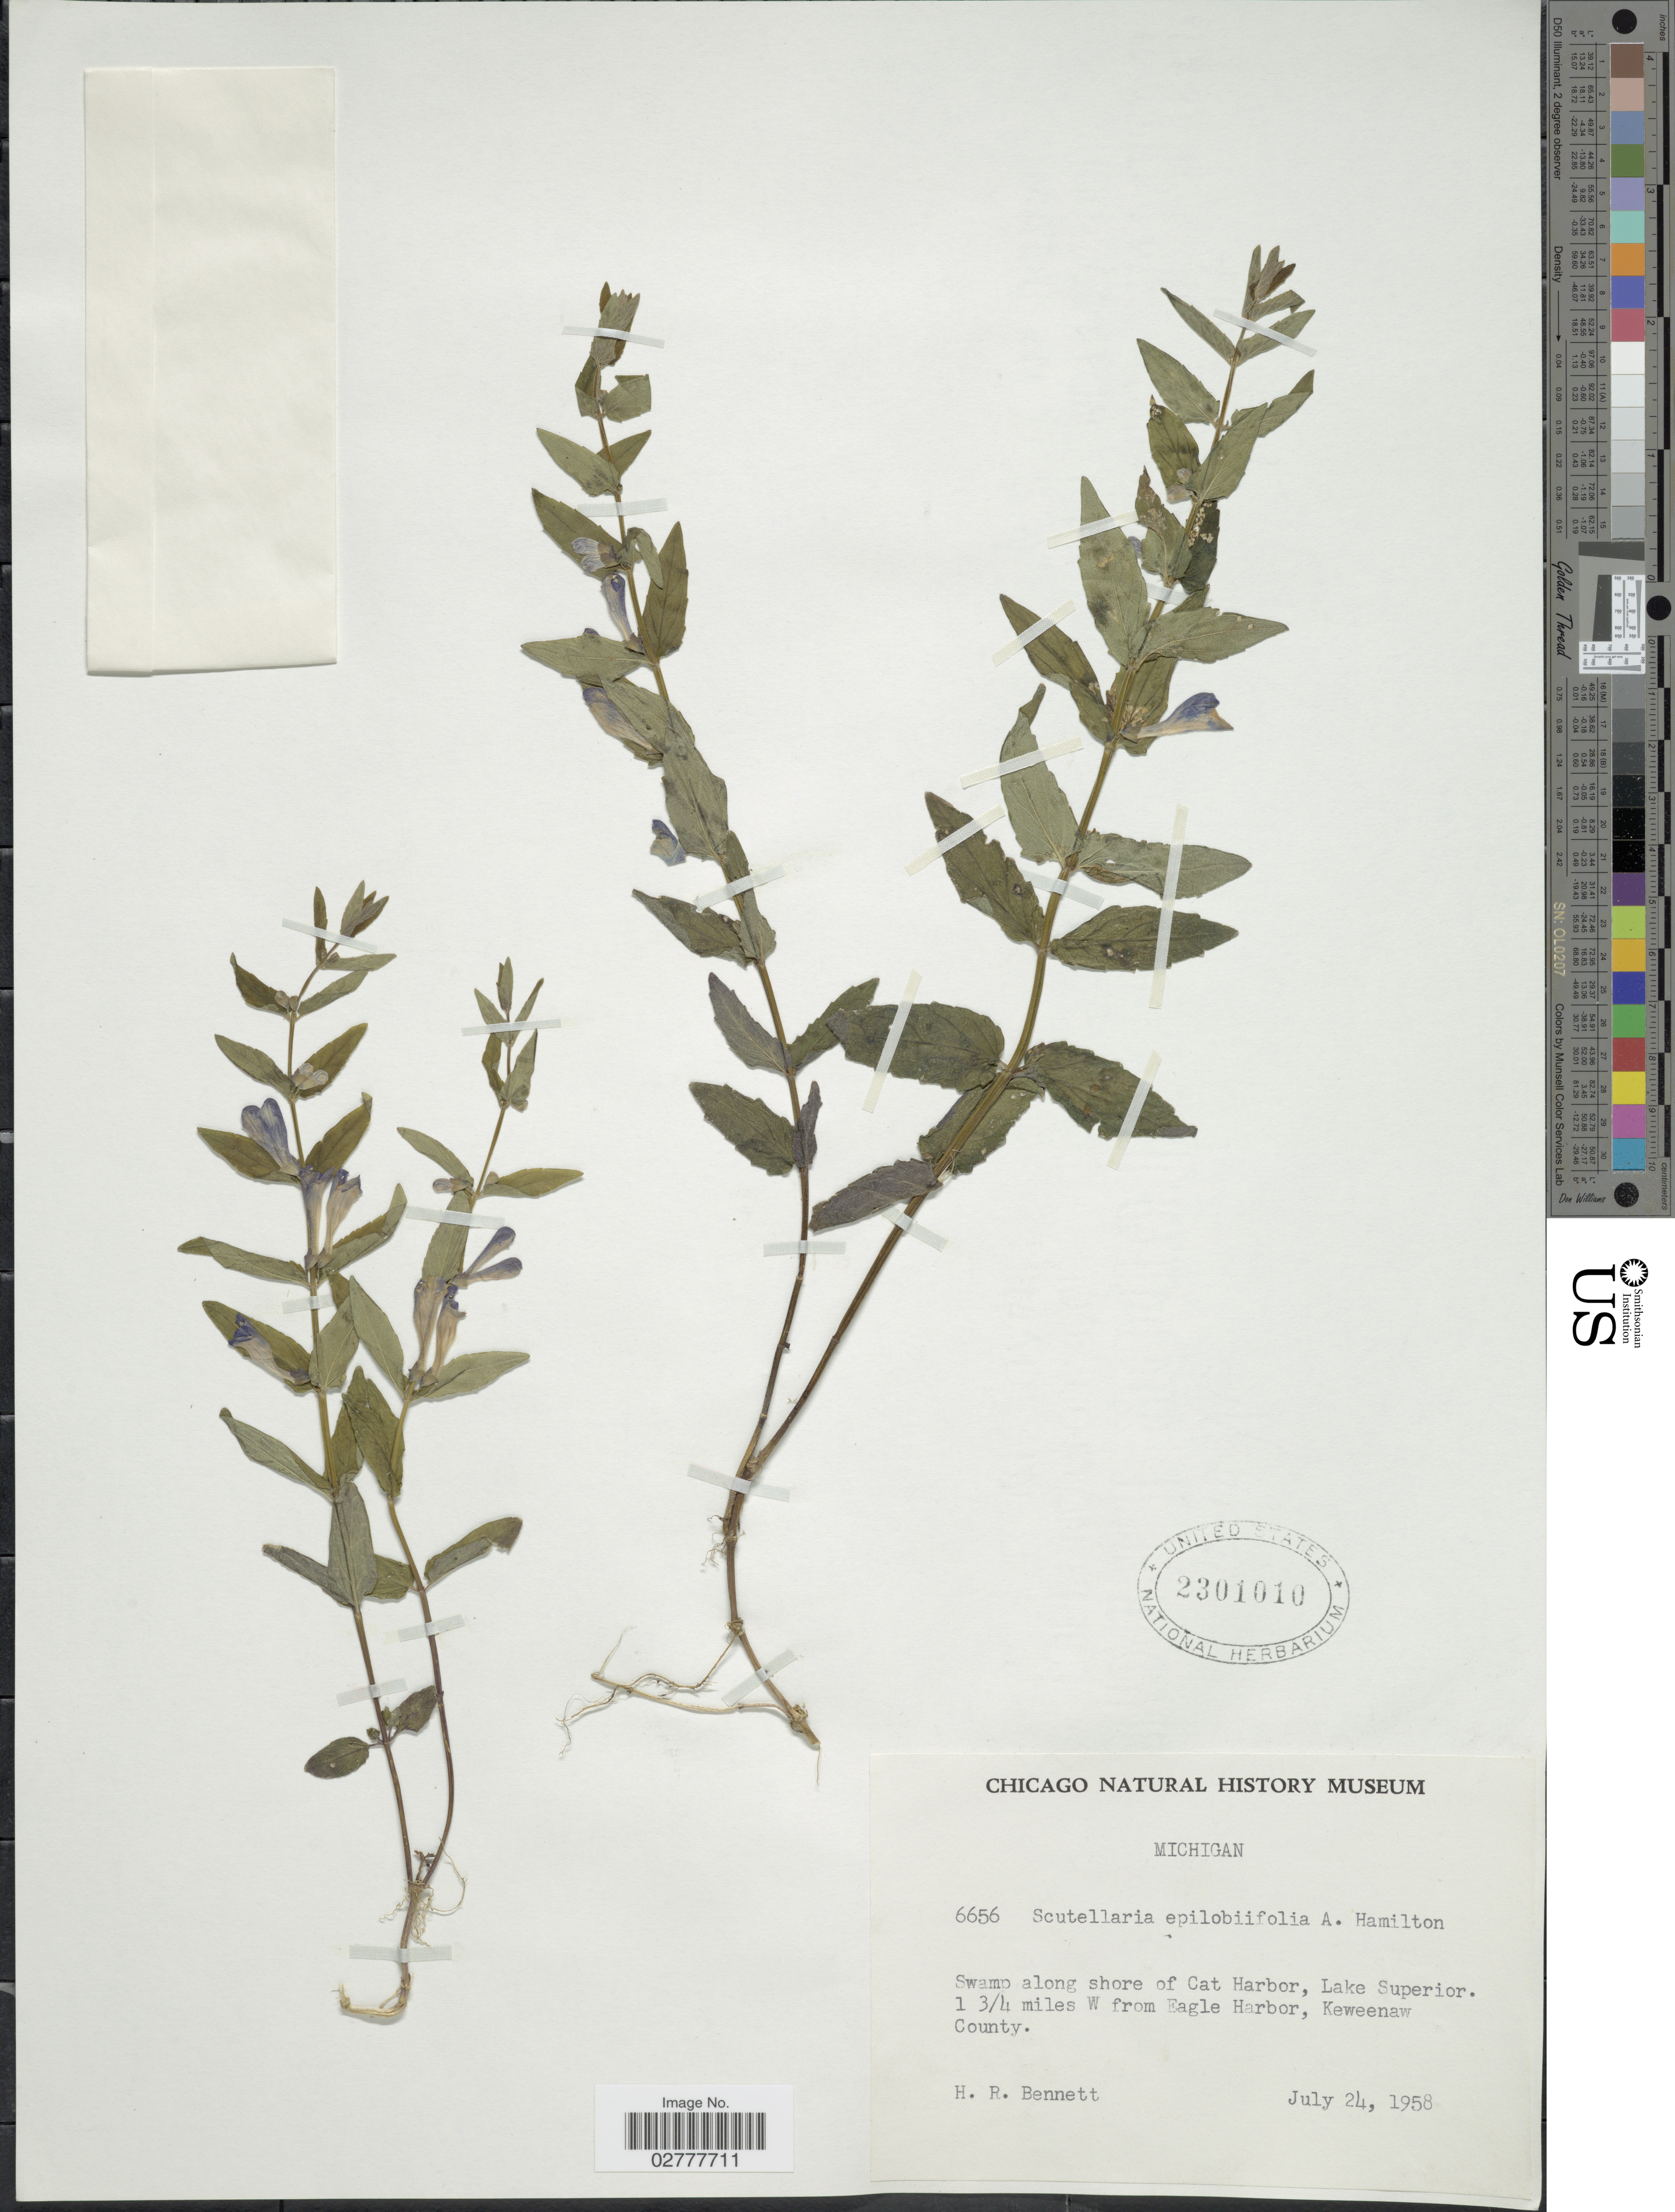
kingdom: Plantae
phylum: Tracheophyta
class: Magnoliopsida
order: Lamiales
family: Lamiaceae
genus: Scutellaria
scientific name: Scutellaria epilobiifolia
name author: A. Ham.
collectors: H. R. Bennett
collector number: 6656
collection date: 1958-07-24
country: United States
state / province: Michigan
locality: Swamp along shore of Cat Harbor, Lake Superior, 1 3/4 miles W from Eagle Harbor, Keweenaw County.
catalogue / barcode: US 2301010